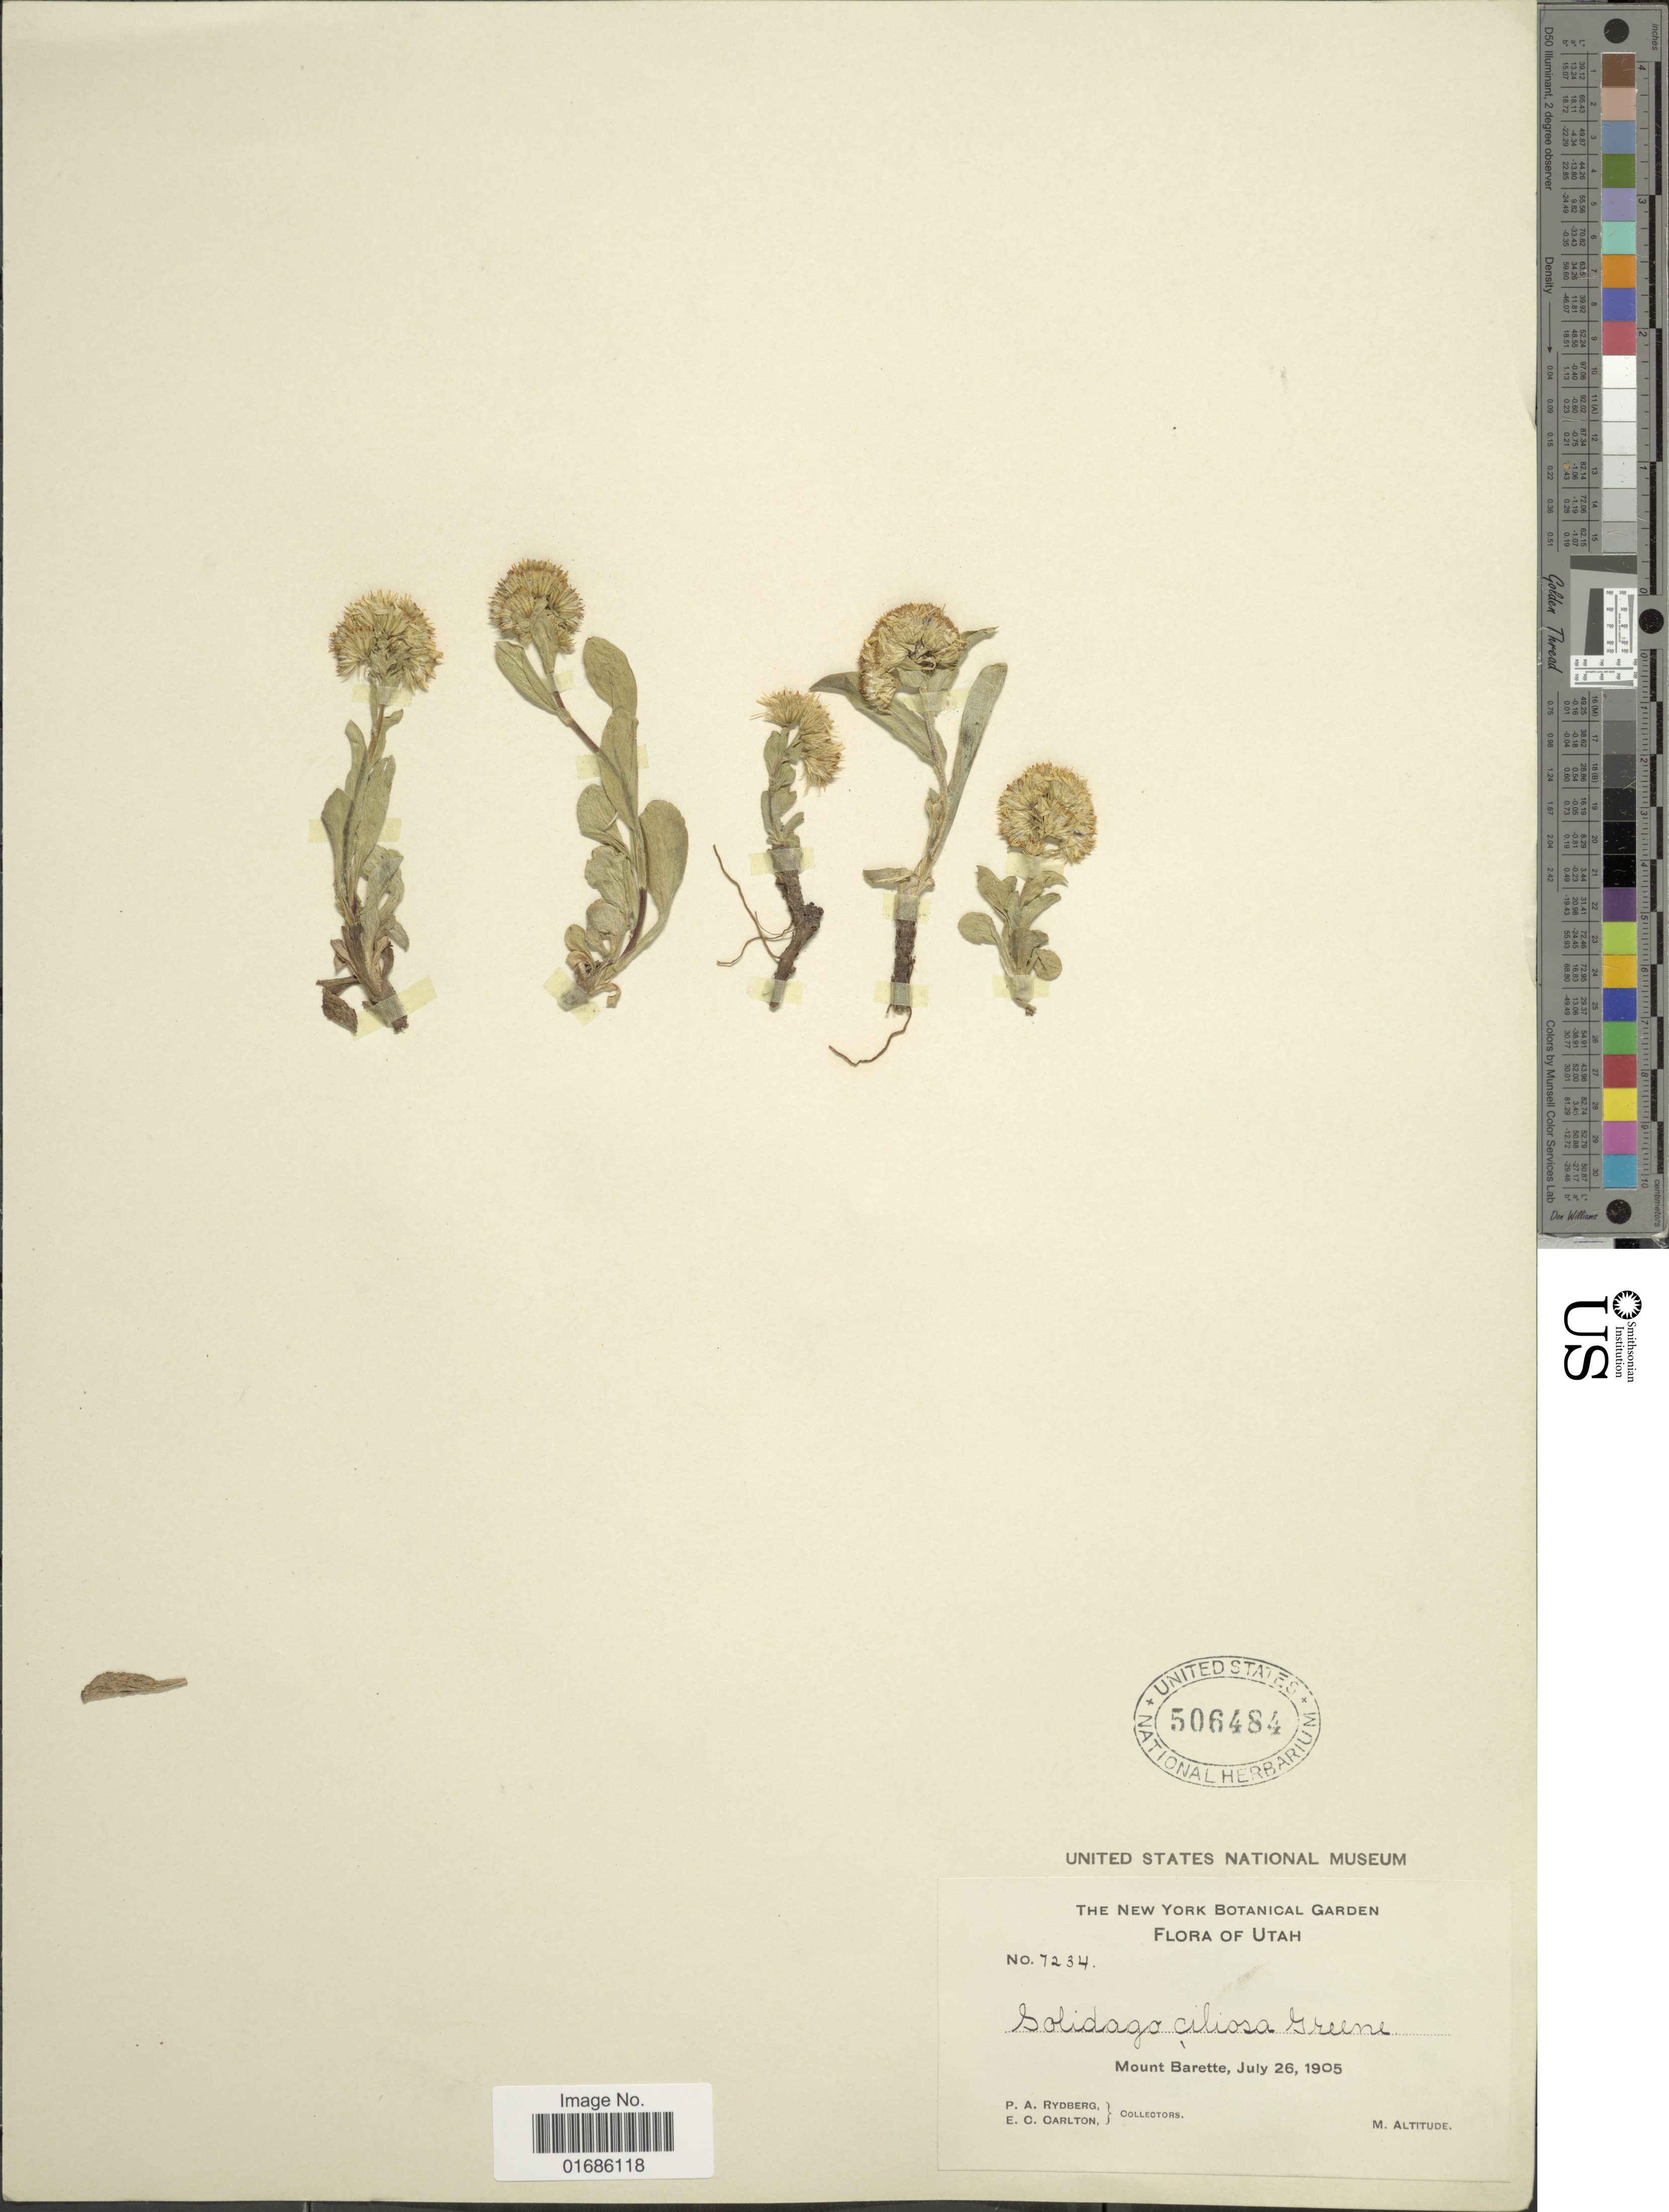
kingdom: Plantae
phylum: Tracheophyta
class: Magnoliopsida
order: Asterales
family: Asteraceae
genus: Solidago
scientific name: Solidago ciliosa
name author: Greene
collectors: P. A. Rydberg & E. Carlton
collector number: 7234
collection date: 1905-07-26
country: United States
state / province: Utah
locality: Mount Barette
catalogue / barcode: US 506484